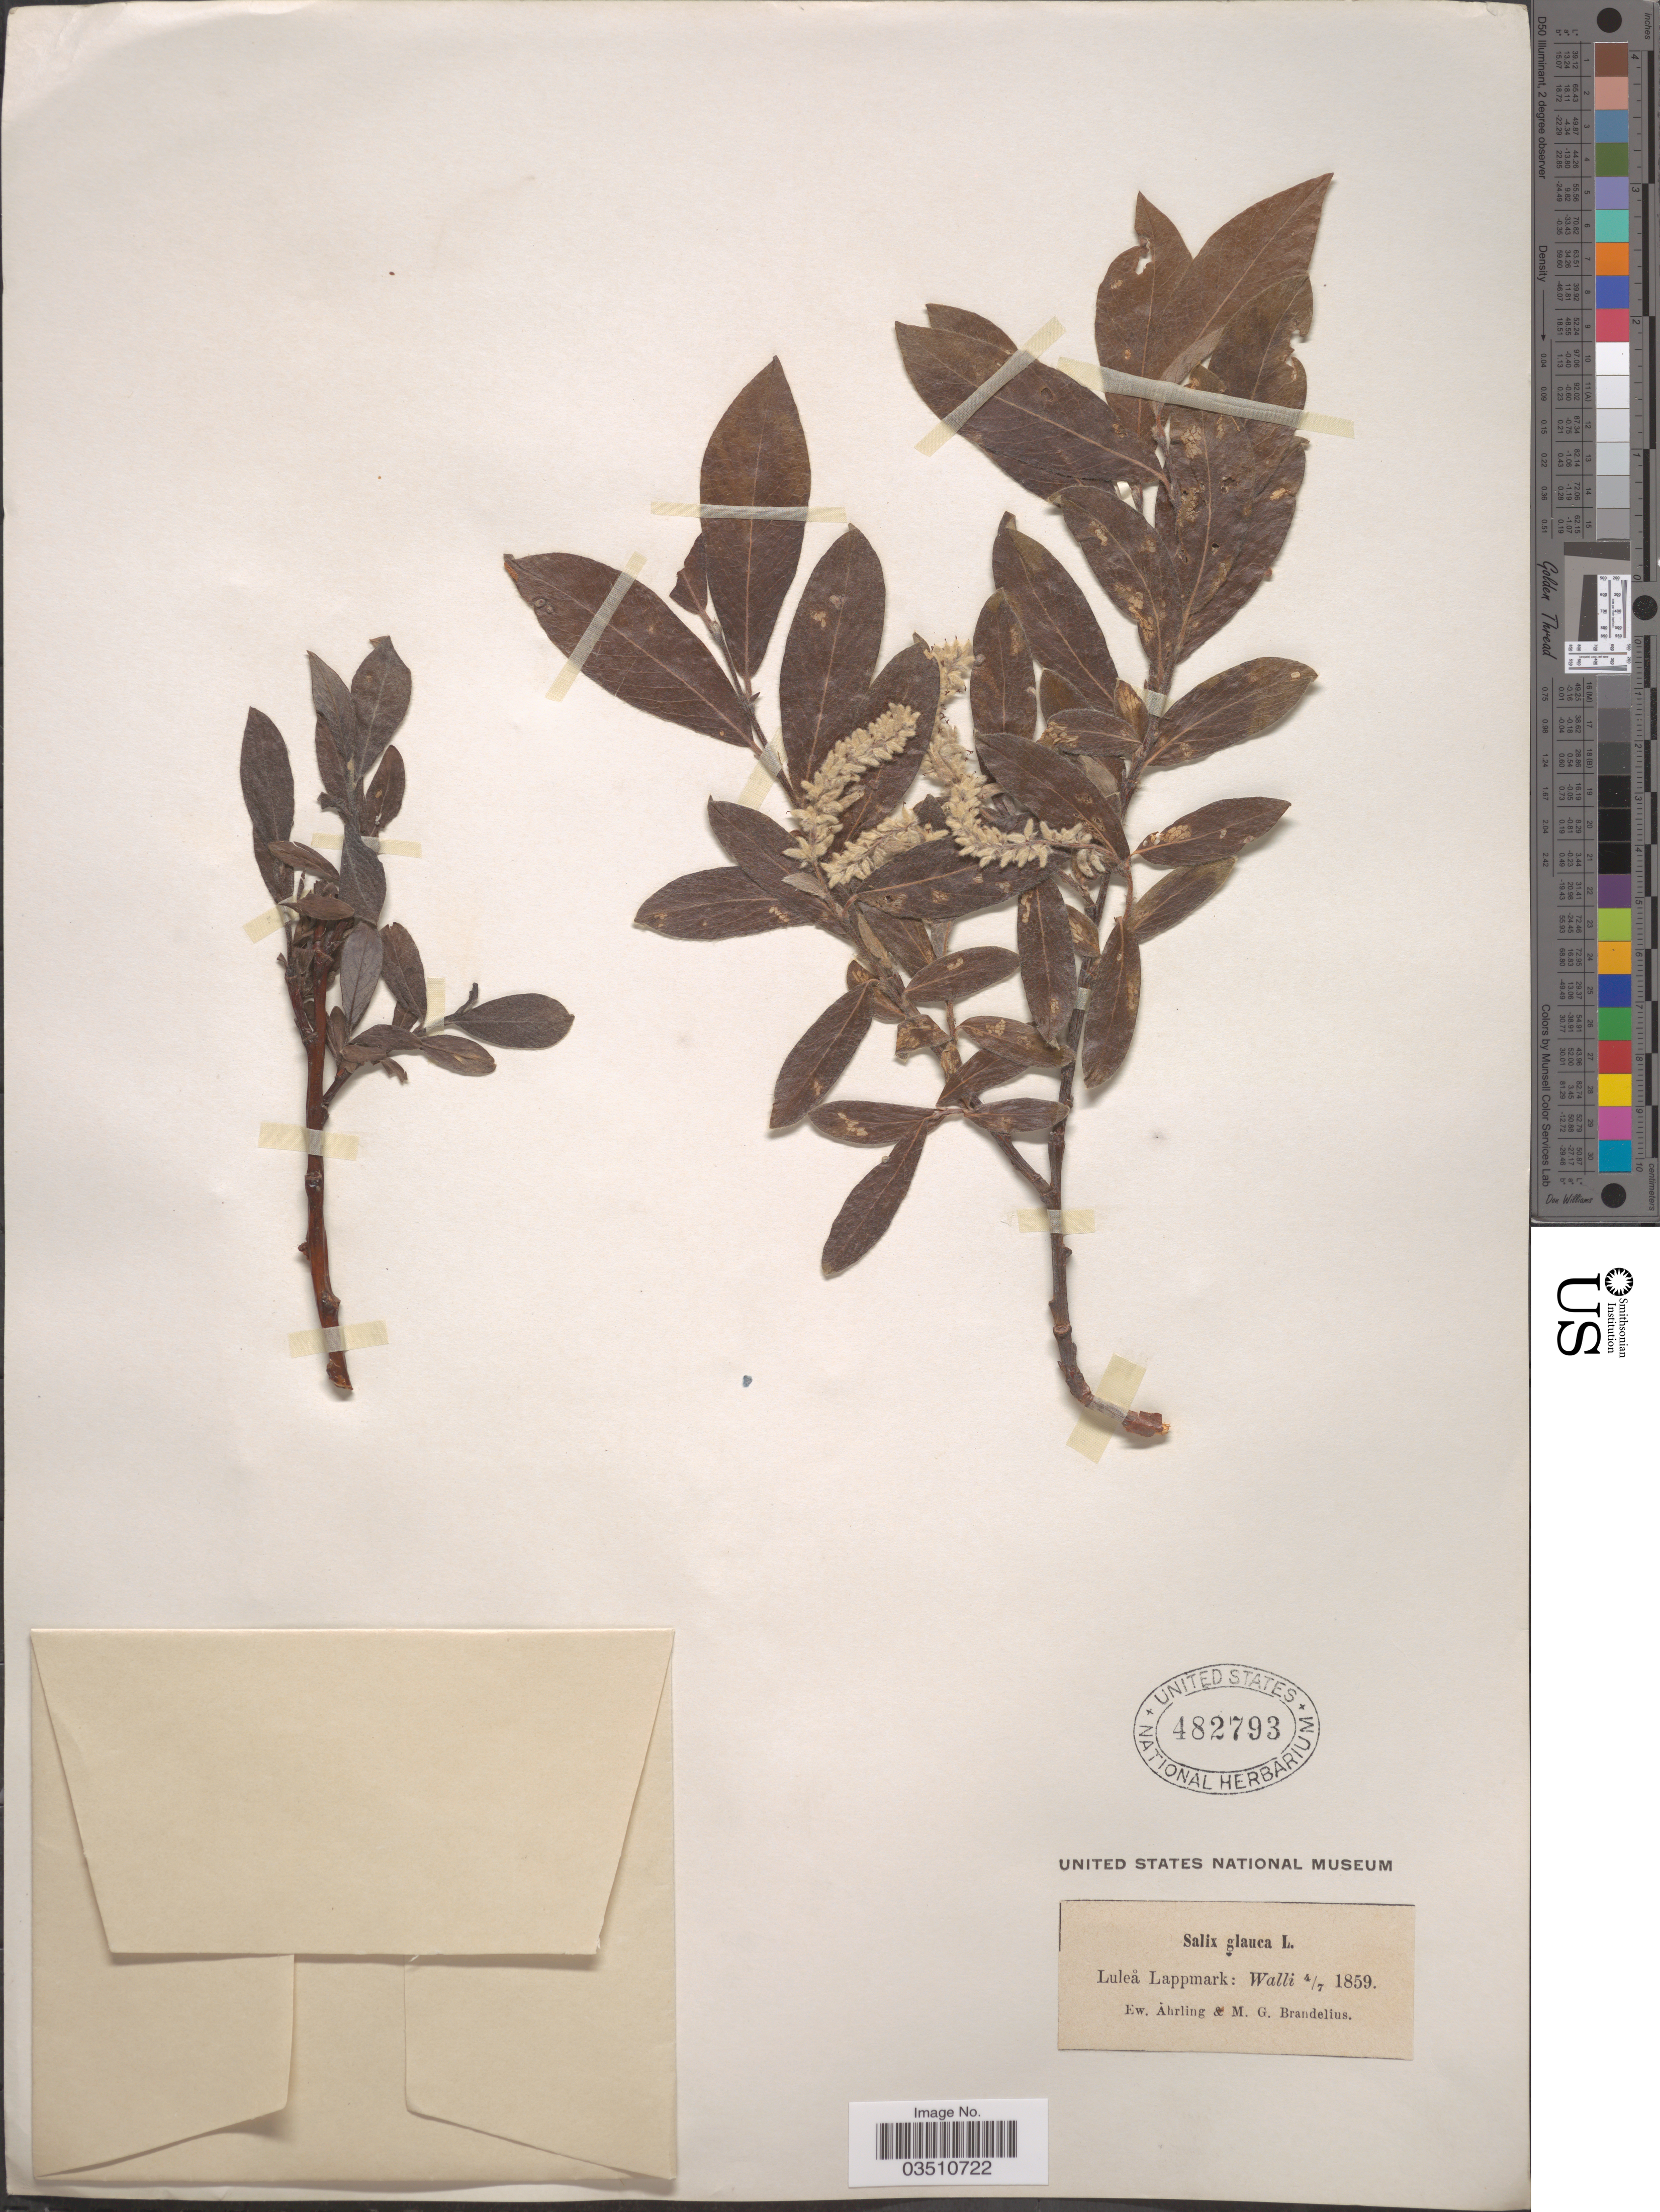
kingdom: Plantae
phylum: Tracheophyta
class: Magnoliopsida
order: Malpighiales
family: Salicaceae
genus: Salix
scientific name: Salix glauca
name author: L.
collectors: E. Ahrling & M. Brandelius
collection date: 1859-07-04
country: Sweden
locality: Luleå Lappmark: Walli.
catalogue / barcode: US 482793